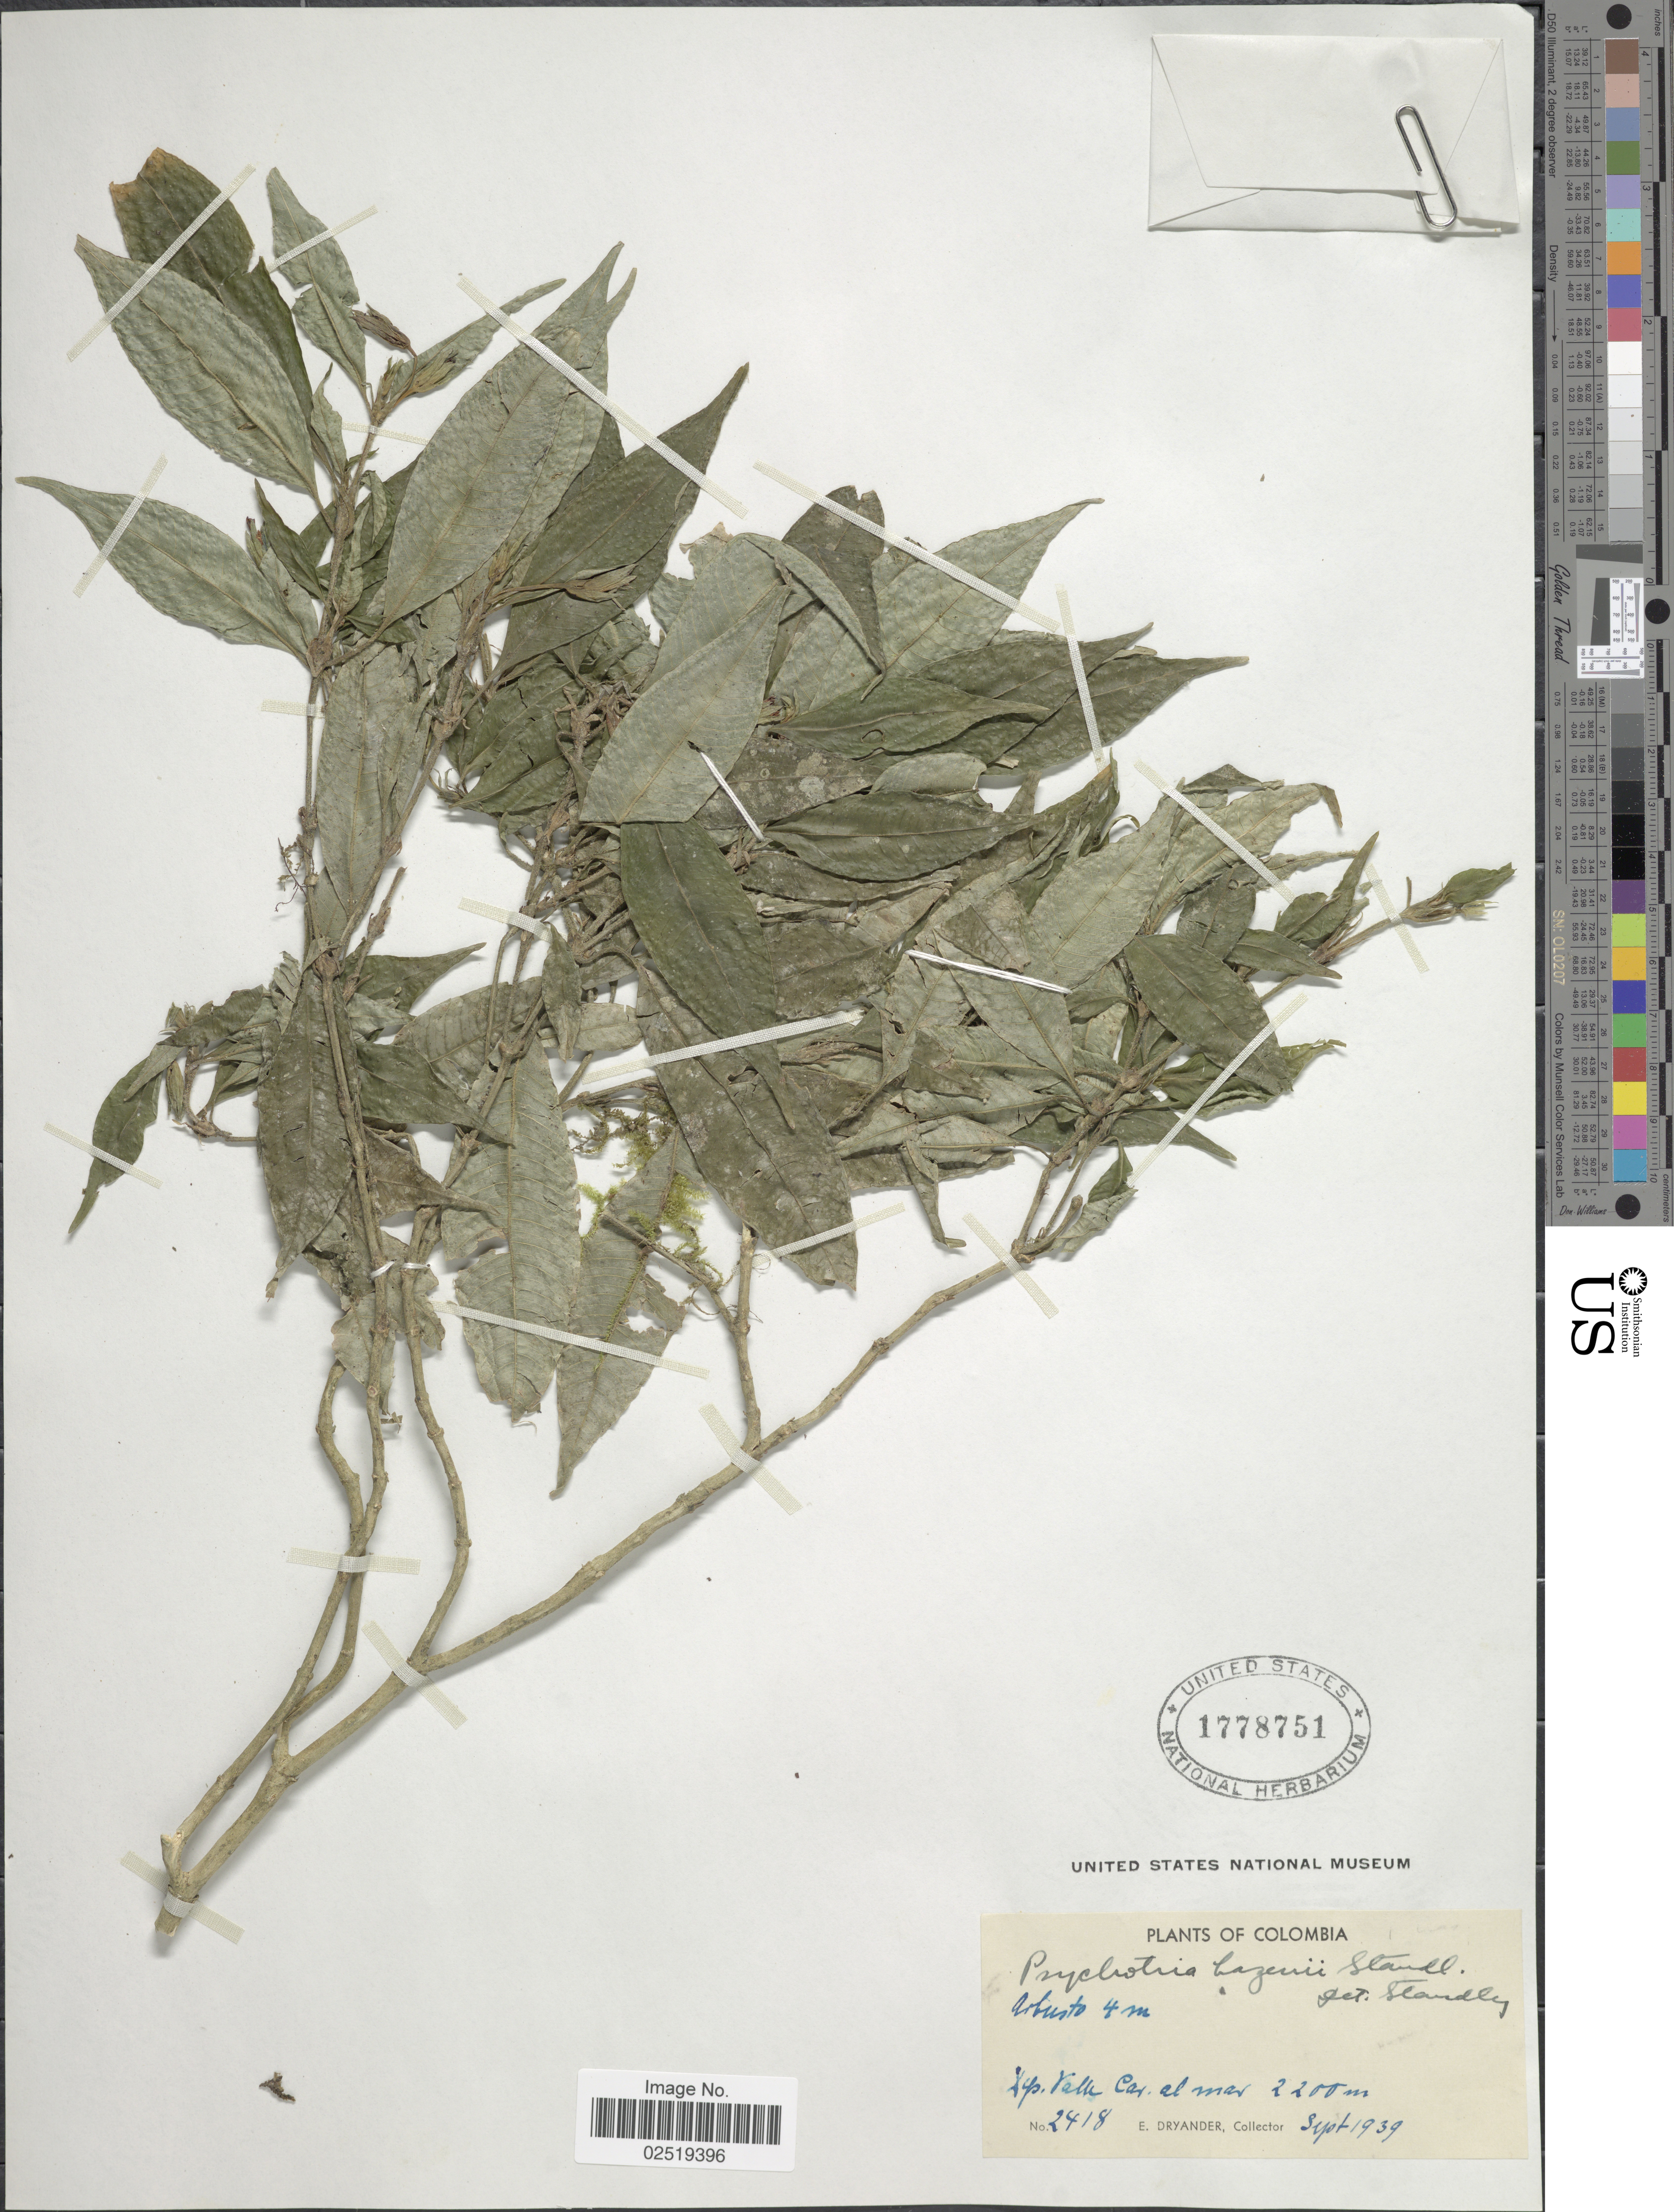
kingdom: Plantae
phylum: Tracheophyta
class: Magnoliopsida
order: Gentianales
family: Rubiaceae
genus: Psychotria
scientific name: Psychotria hazenii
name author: Standl.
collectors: E. Dryander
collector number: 2418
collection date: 1939-09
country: Colombia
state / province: Valle del Cauca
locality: Dep. Valle, Car. al mar.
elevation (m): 2200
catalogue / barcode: US 1778751